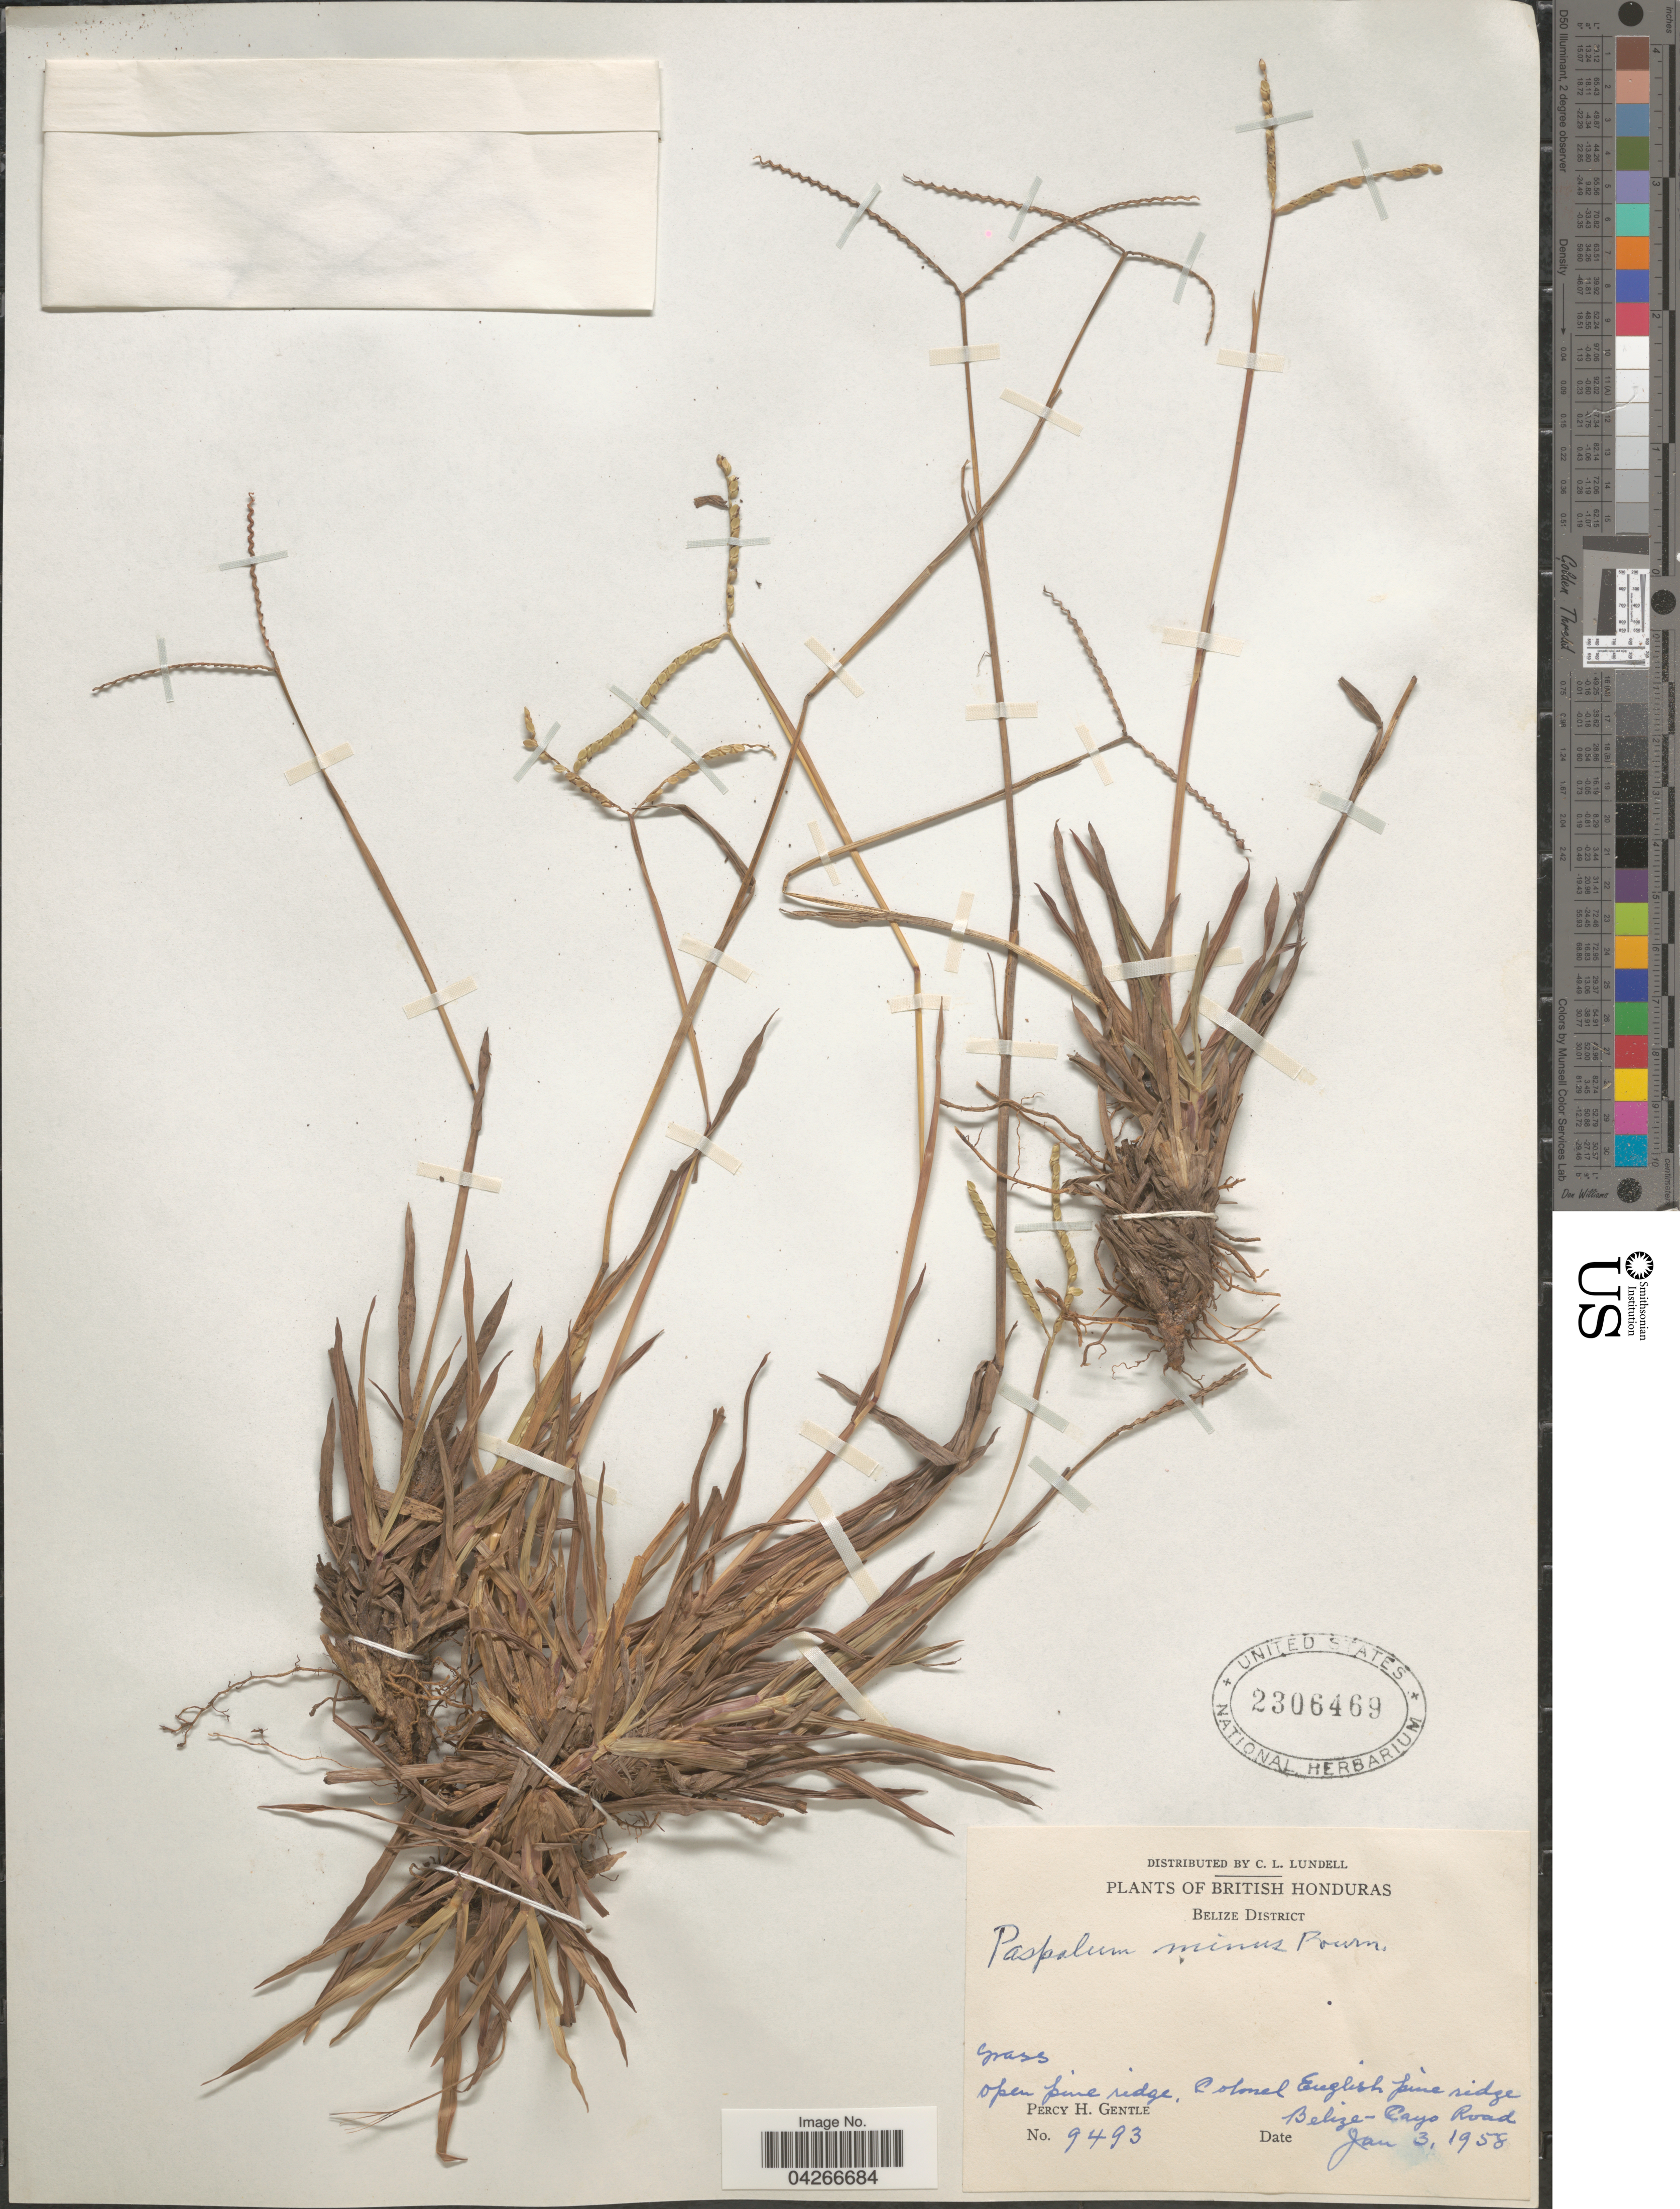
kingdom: Plantae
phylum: Tracheophyta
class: Liliopsida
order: Poales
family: Poaceae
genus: Paspalum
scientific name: Paspalum minus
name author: E. Fourn.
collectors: P. H. Gentle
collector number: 9493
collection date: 1958-01-03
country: Belize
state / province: Belize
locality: British Honduras. Belize District. Colonel English pine ridge. Belize-Cayo Road.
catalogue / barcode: US 2306469